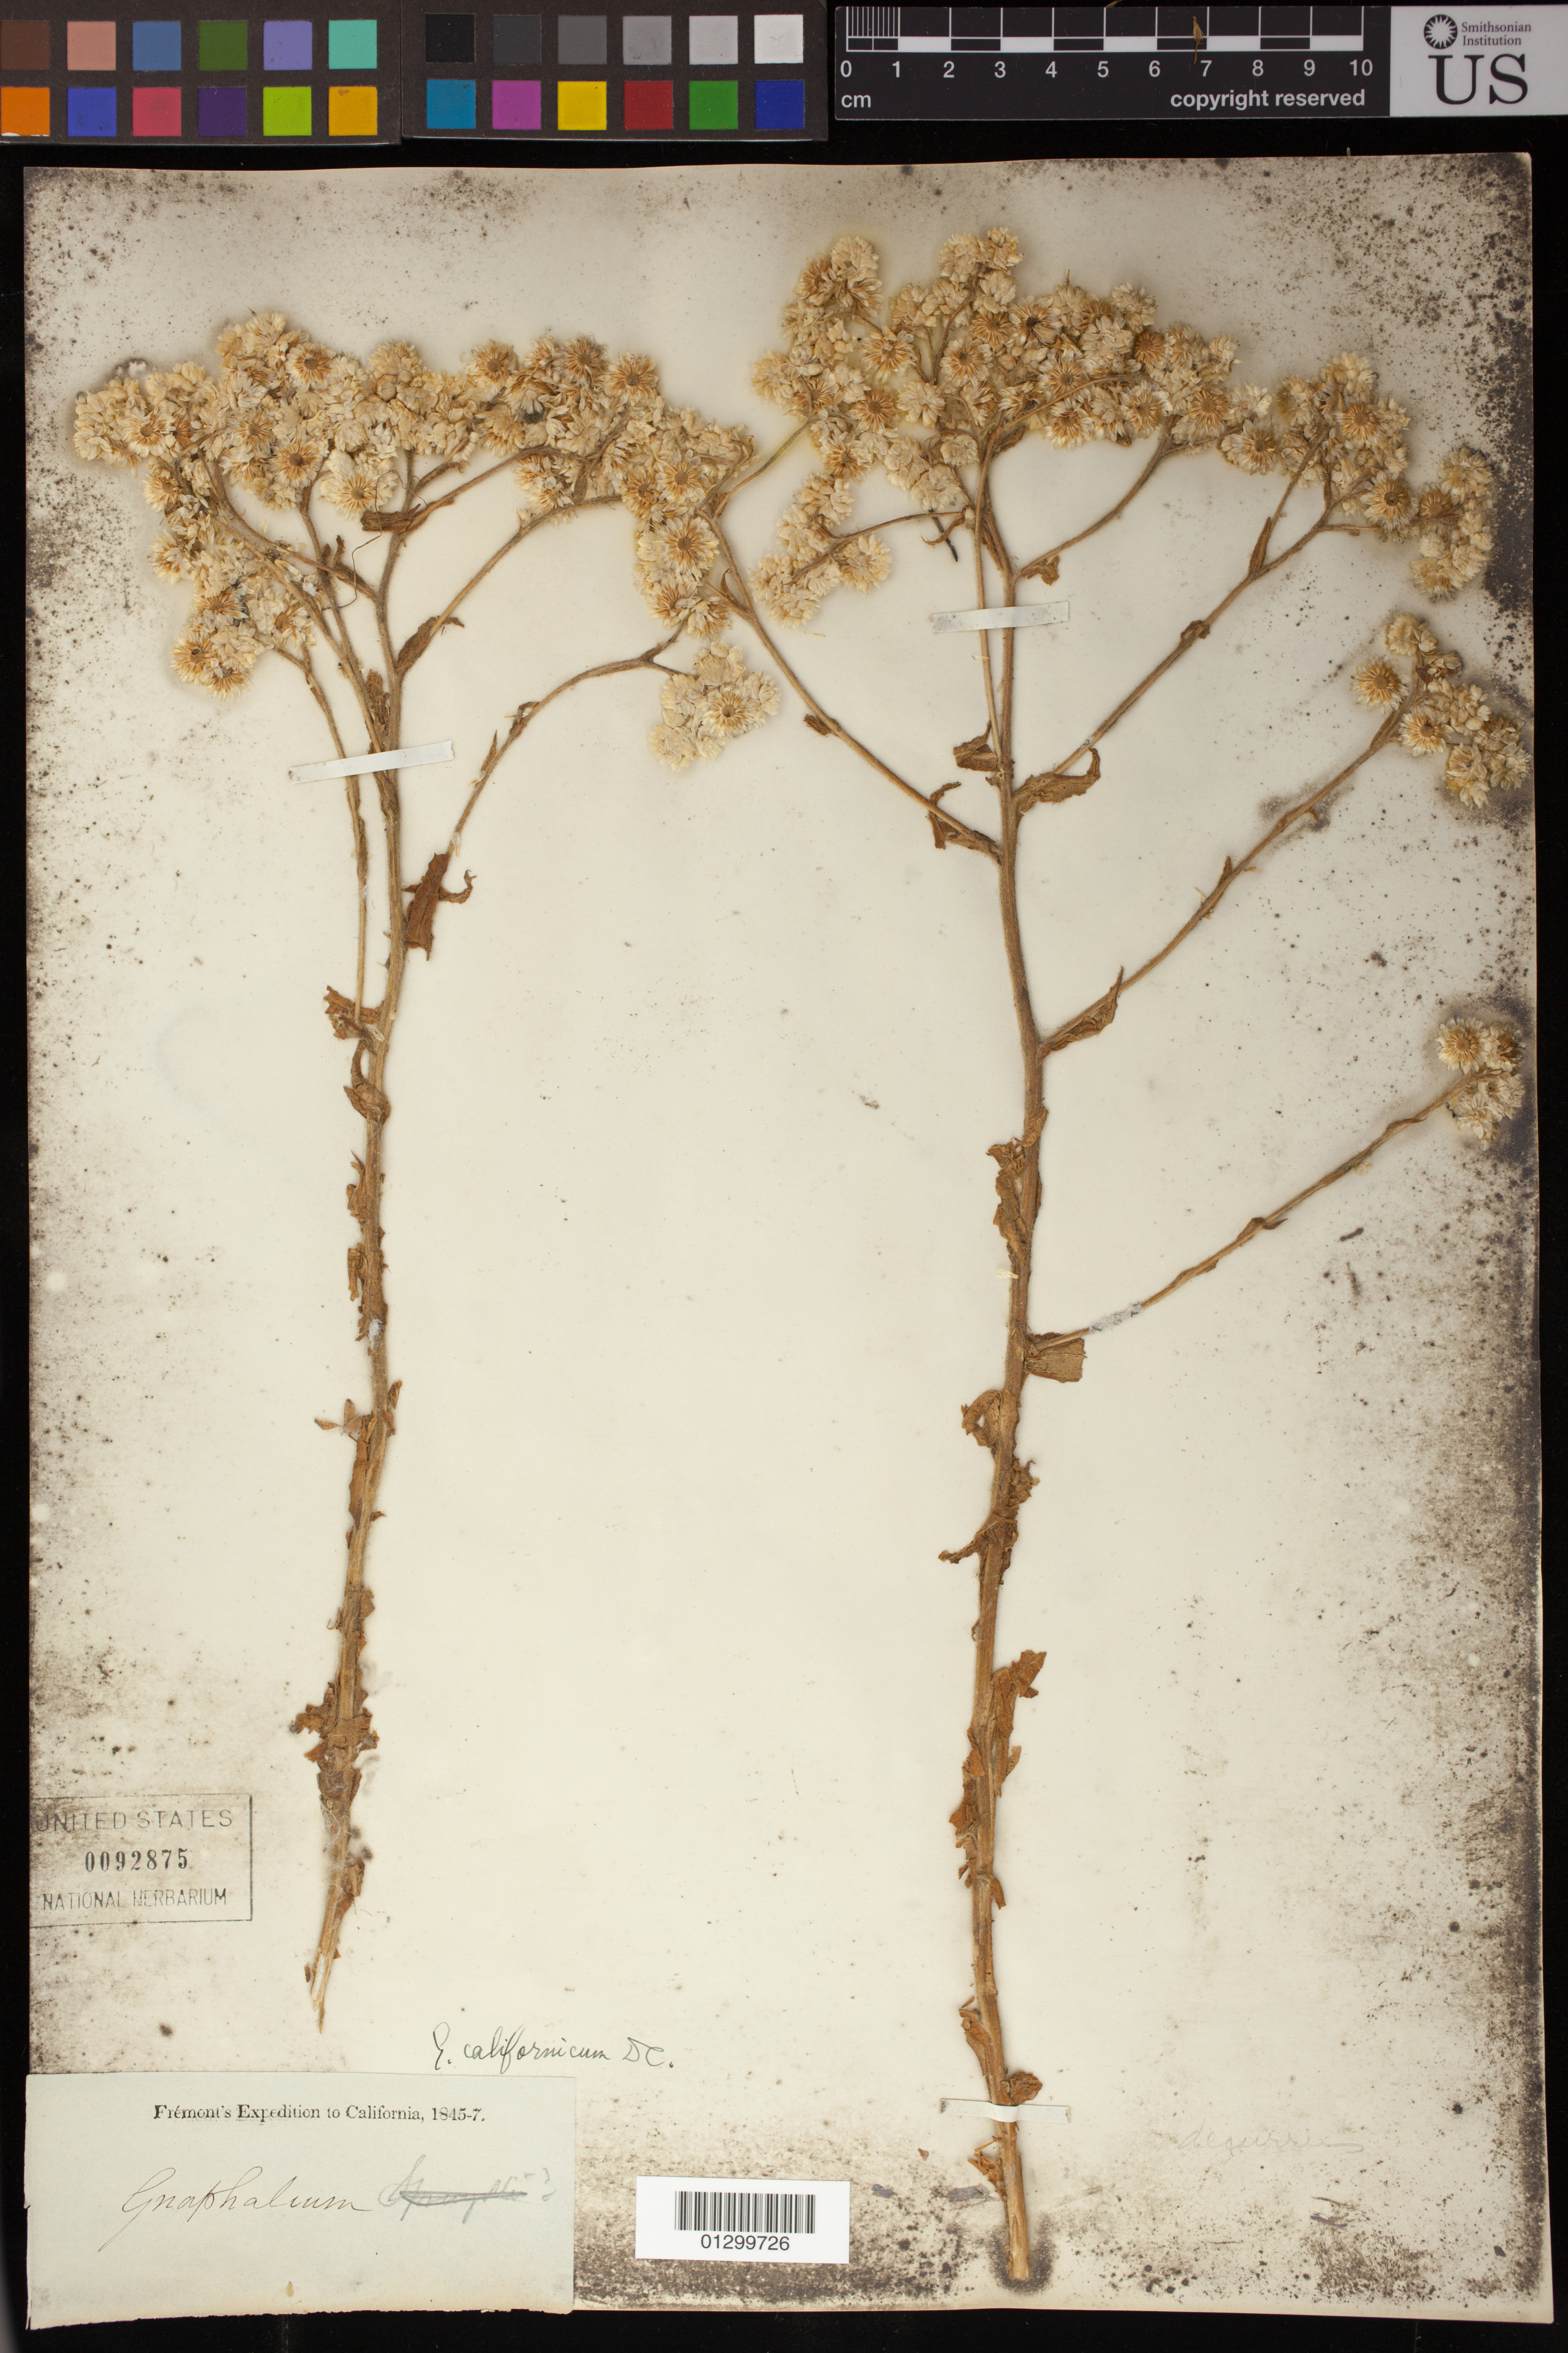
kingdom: Plantae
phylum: Tracheophyta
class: Magnoliopsida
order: Asterales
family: Asteraceae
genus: Pseudognaphalium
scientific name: Pseudognaphalium californicum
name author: (DC.) Anderb.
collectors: J. C. Frémont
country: United States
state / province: California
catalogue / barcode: US 92875